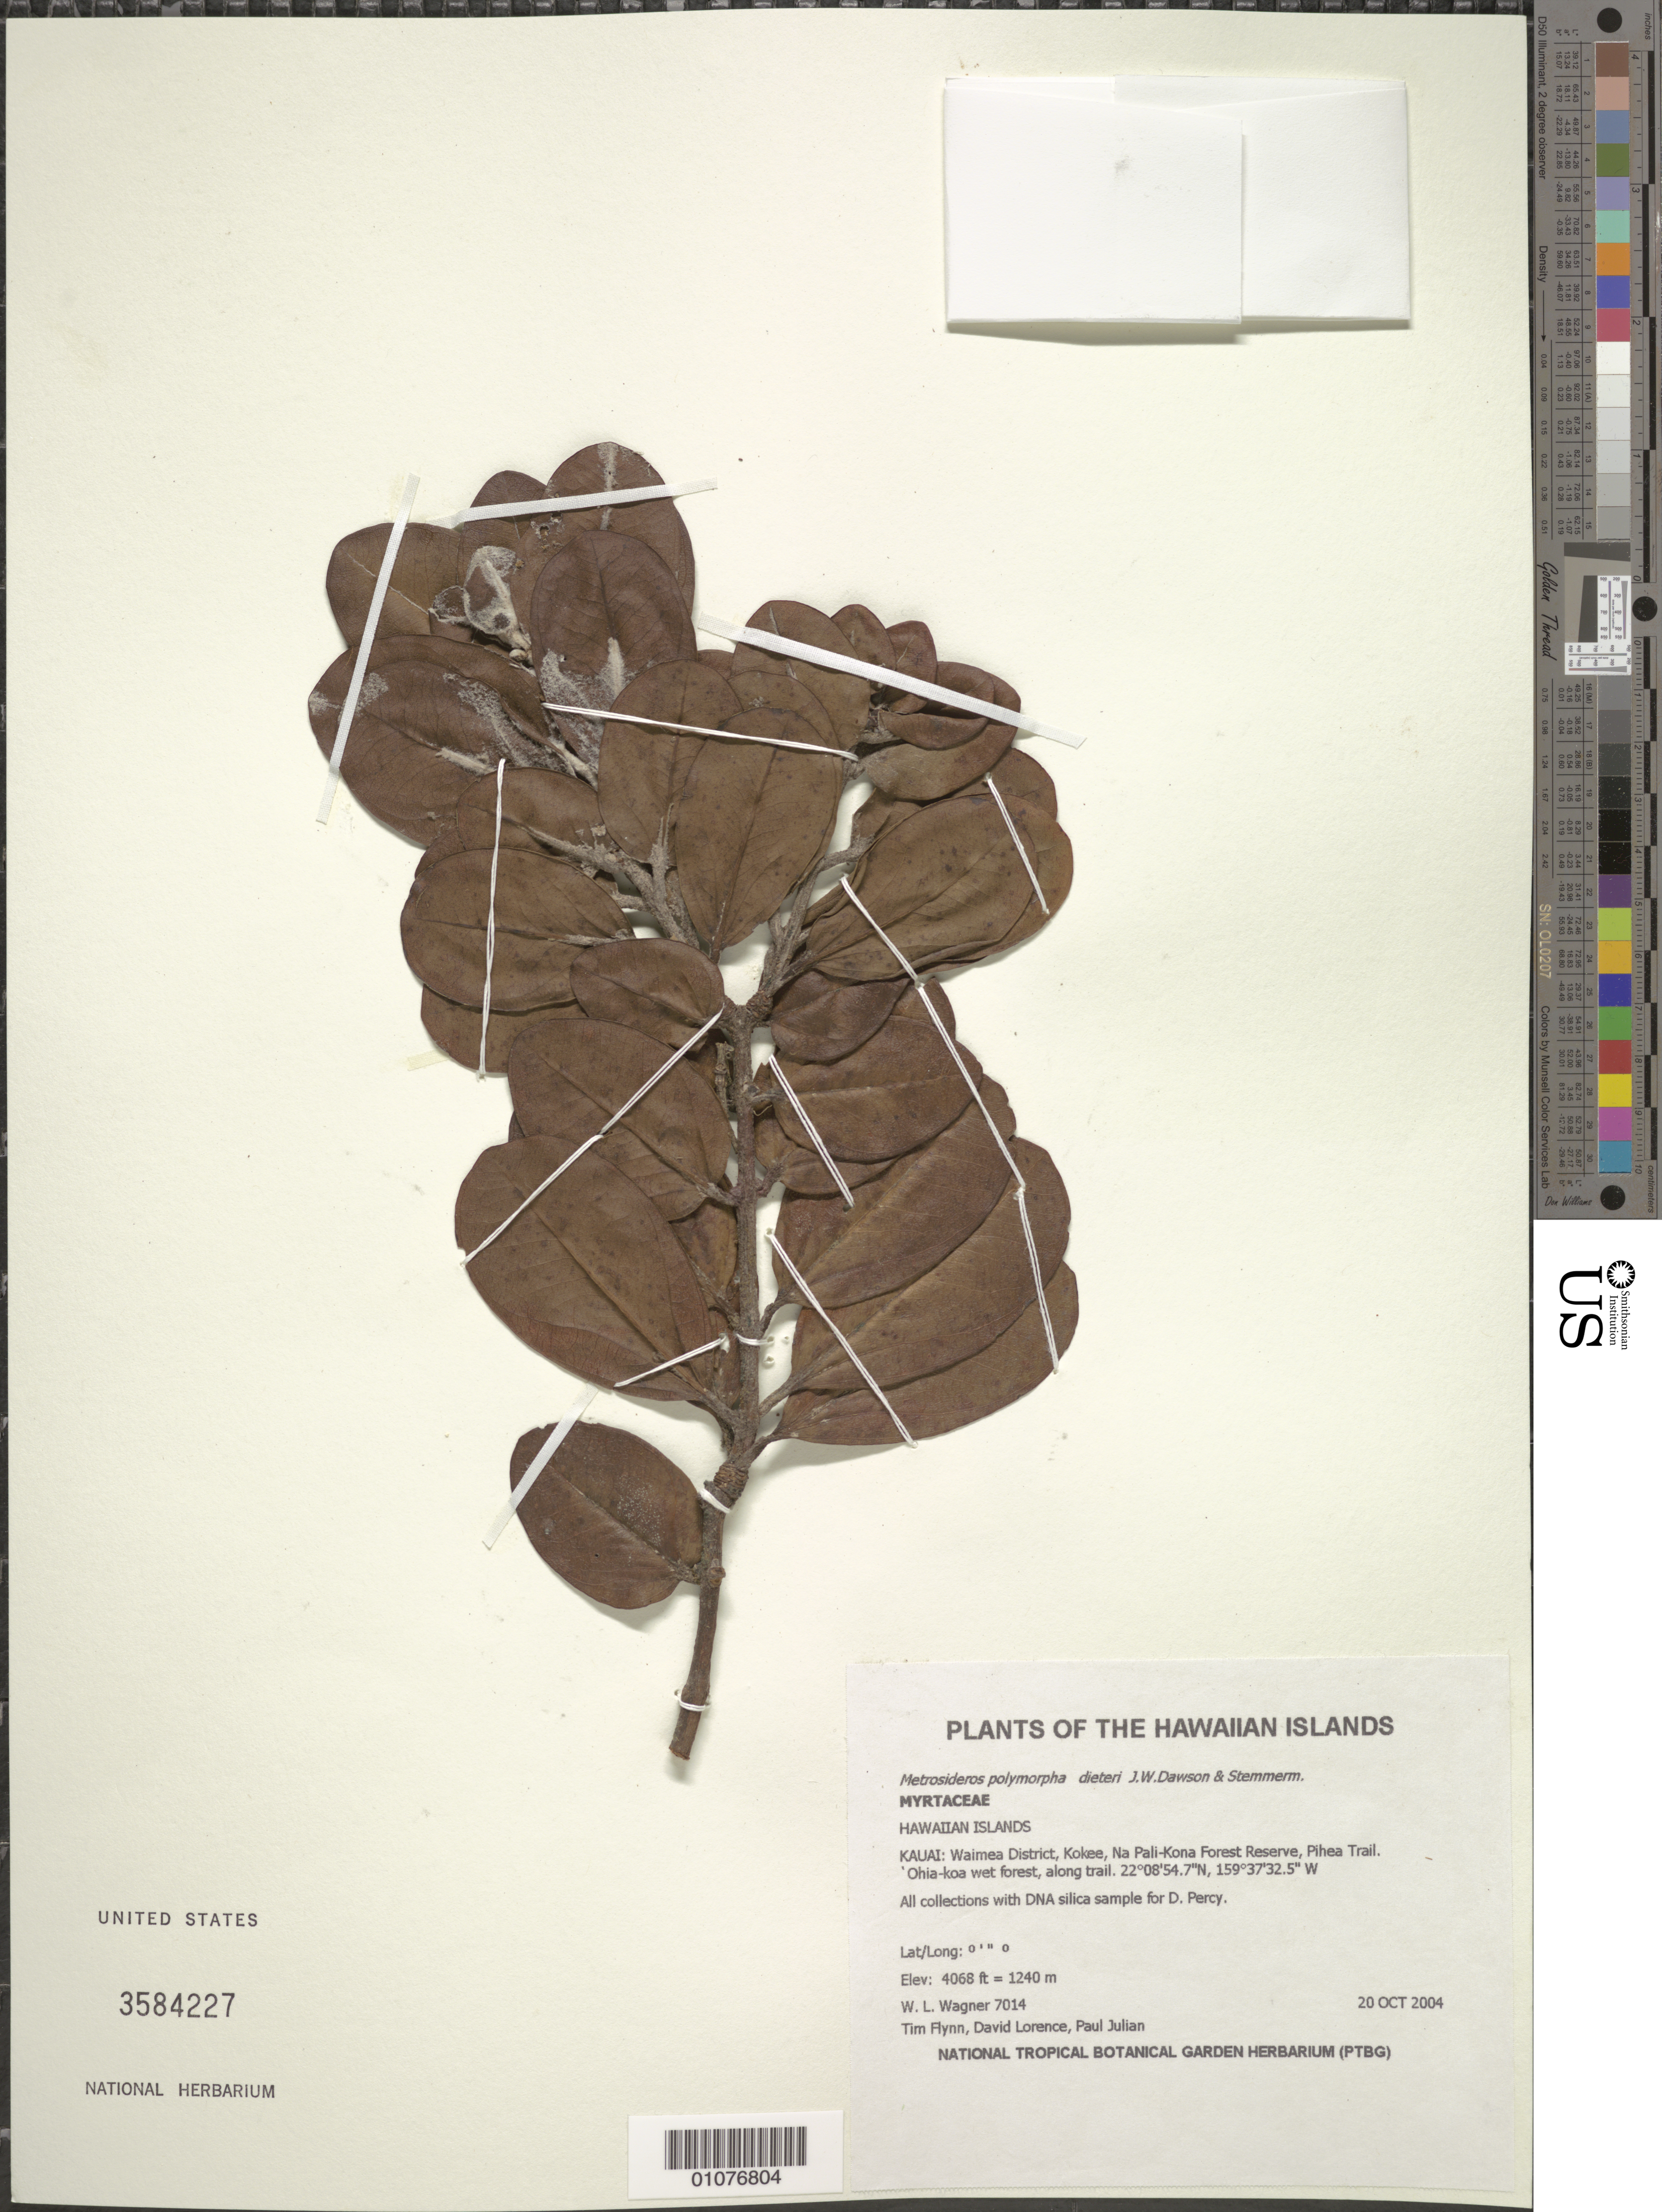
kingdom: Plantae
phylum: Tracheophyta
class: Magnoliopsida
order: Myrtales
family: Myrtaceae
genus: Metrosideros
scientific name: Metrosideros polymorpha var. dieteri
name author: J.W. Dawson & Stemmerm.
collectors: W. L. Wagner, T. W. Flynn, D. Lorence & P. Julian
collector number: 7014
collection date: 2004-10-20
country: United States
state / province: Hawaii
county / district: Hawaii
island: Kaua'i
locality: Waimea District, Kokee, Na Pali-Kona Forest Reserve, Pihea Trail.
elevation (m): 1240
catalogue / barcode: US 3584227